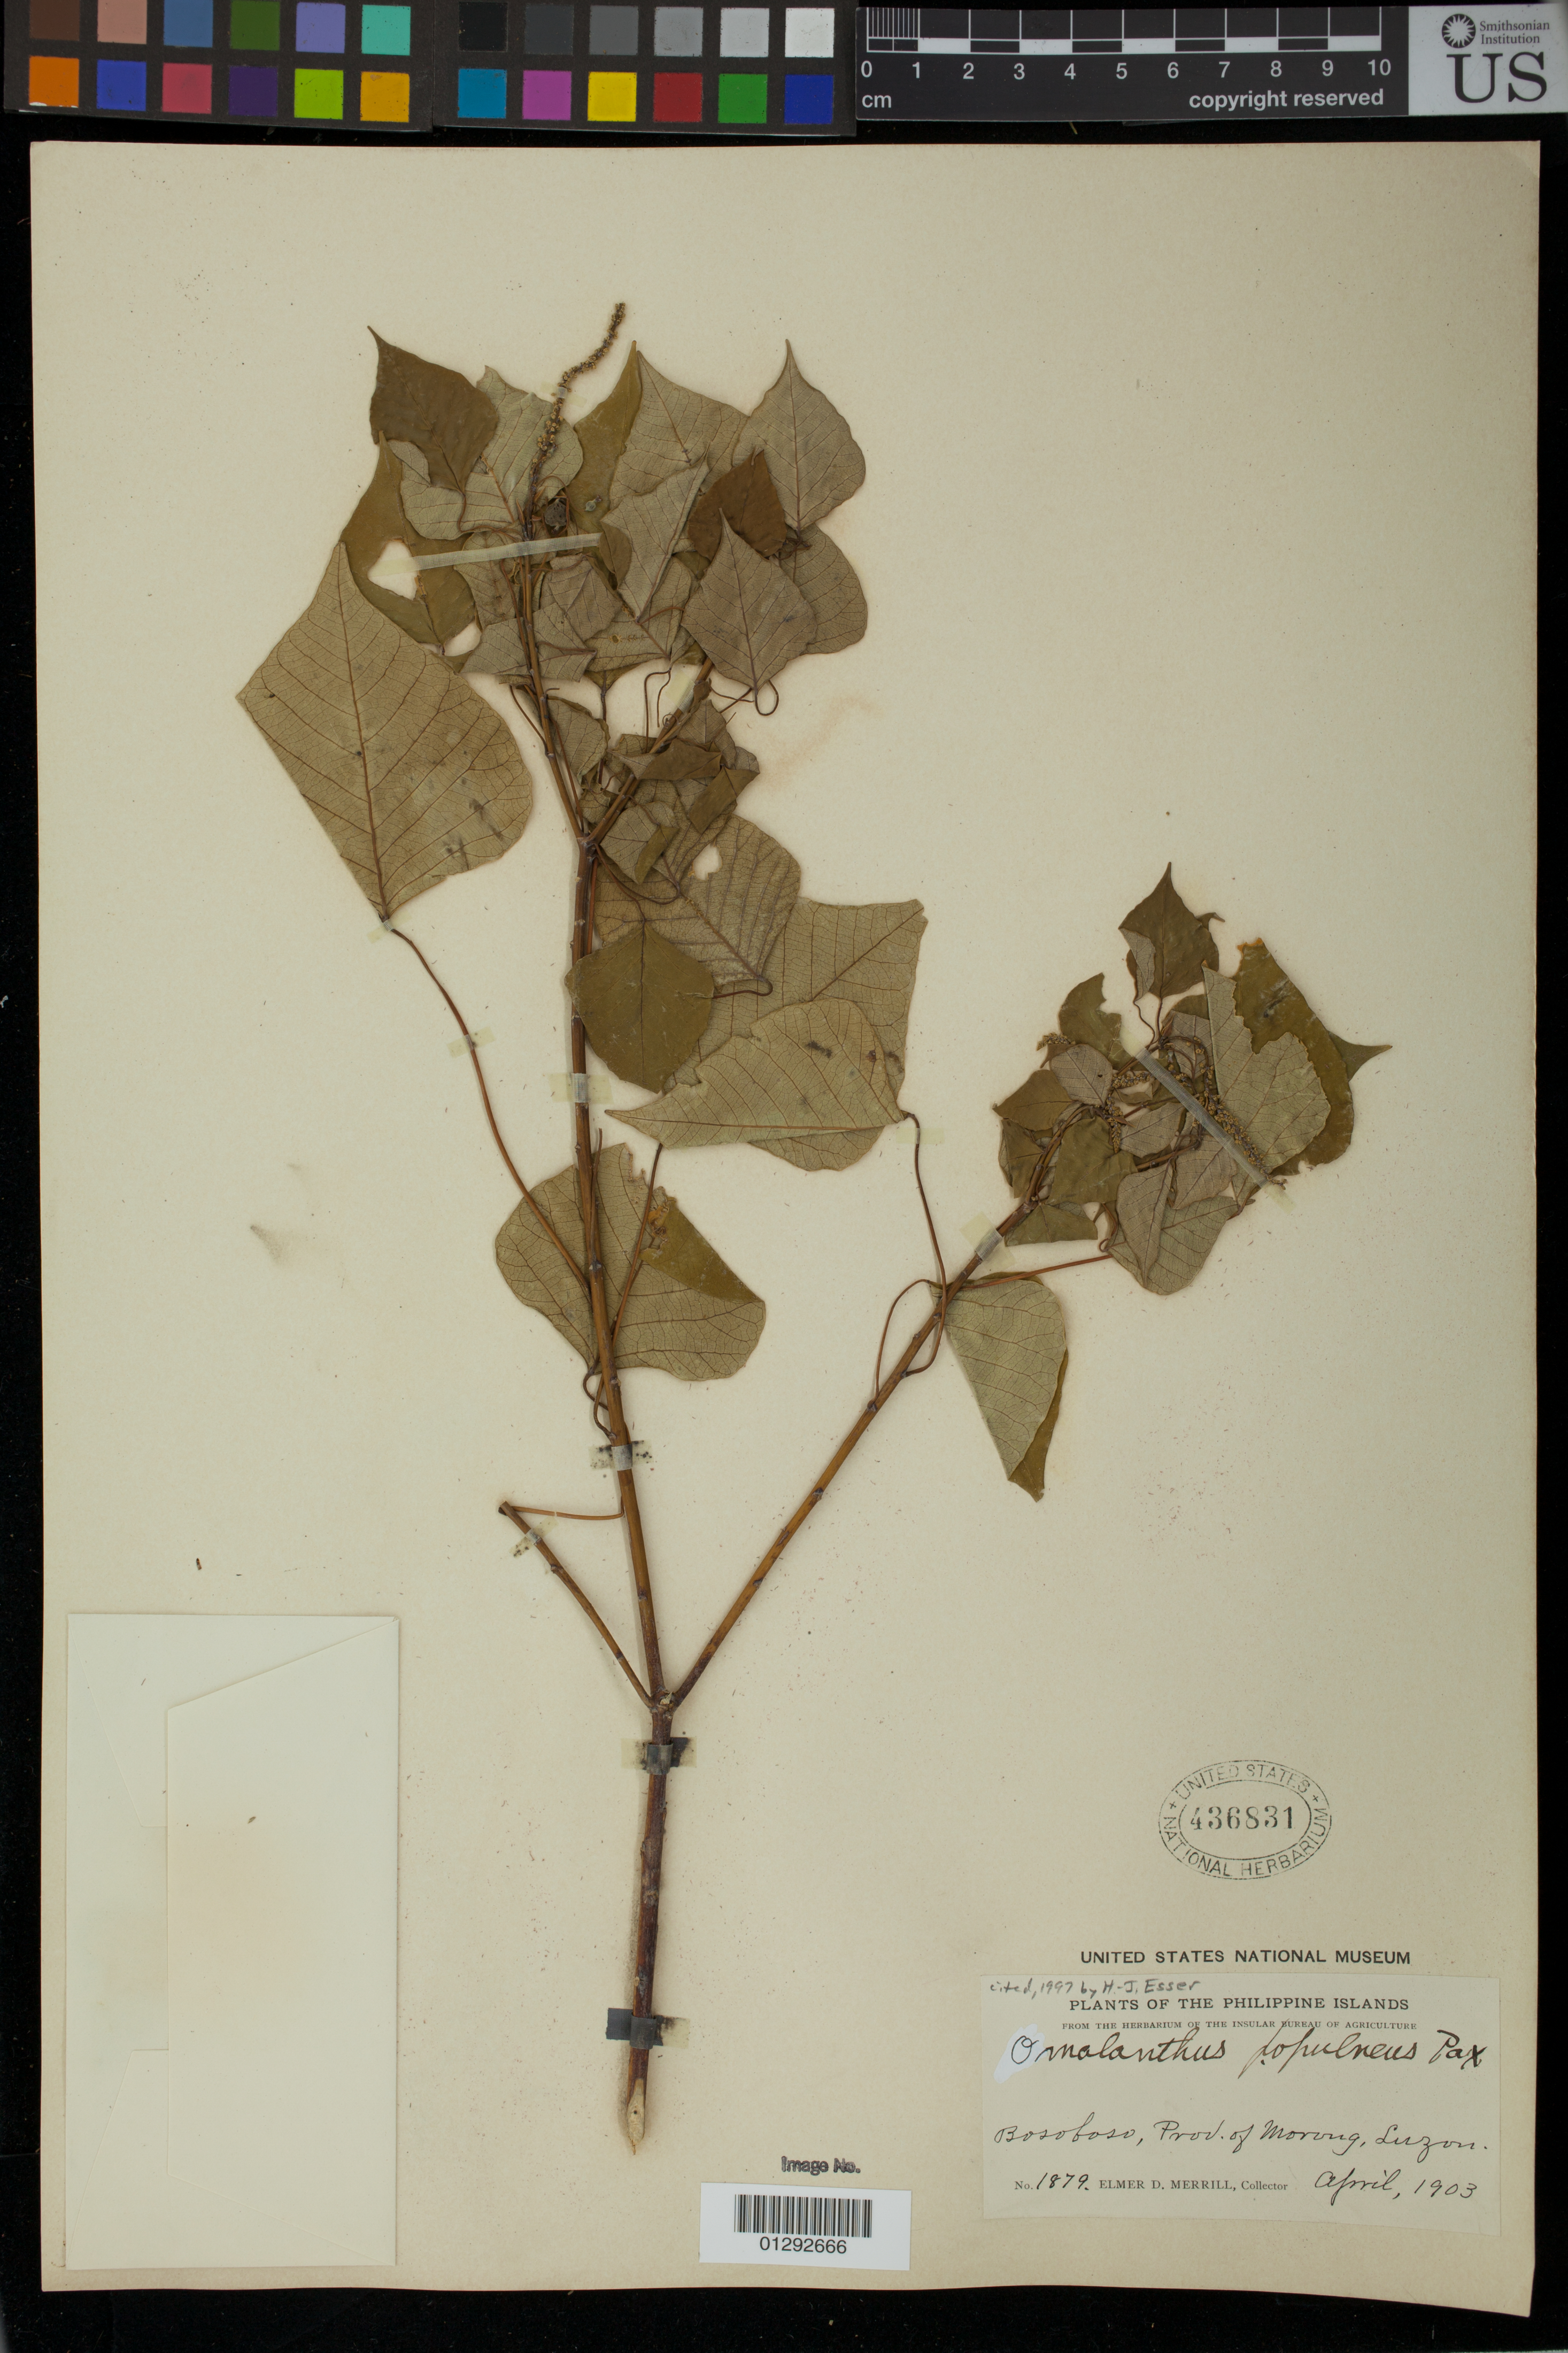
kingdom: Plantae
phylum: Tracheophyta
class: Magnoliopsida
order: Malpighiales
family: Euphorbiaceae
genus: Homalanthus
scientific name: Homalanthus populneus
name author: (Geiseler) Kuntze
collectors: E. D. Merrill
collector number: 1879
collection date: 1903-04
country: Philippines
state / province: Calabarzon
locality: Bosoboso, Prov. of Morung, Luzon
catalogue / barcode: US 436831